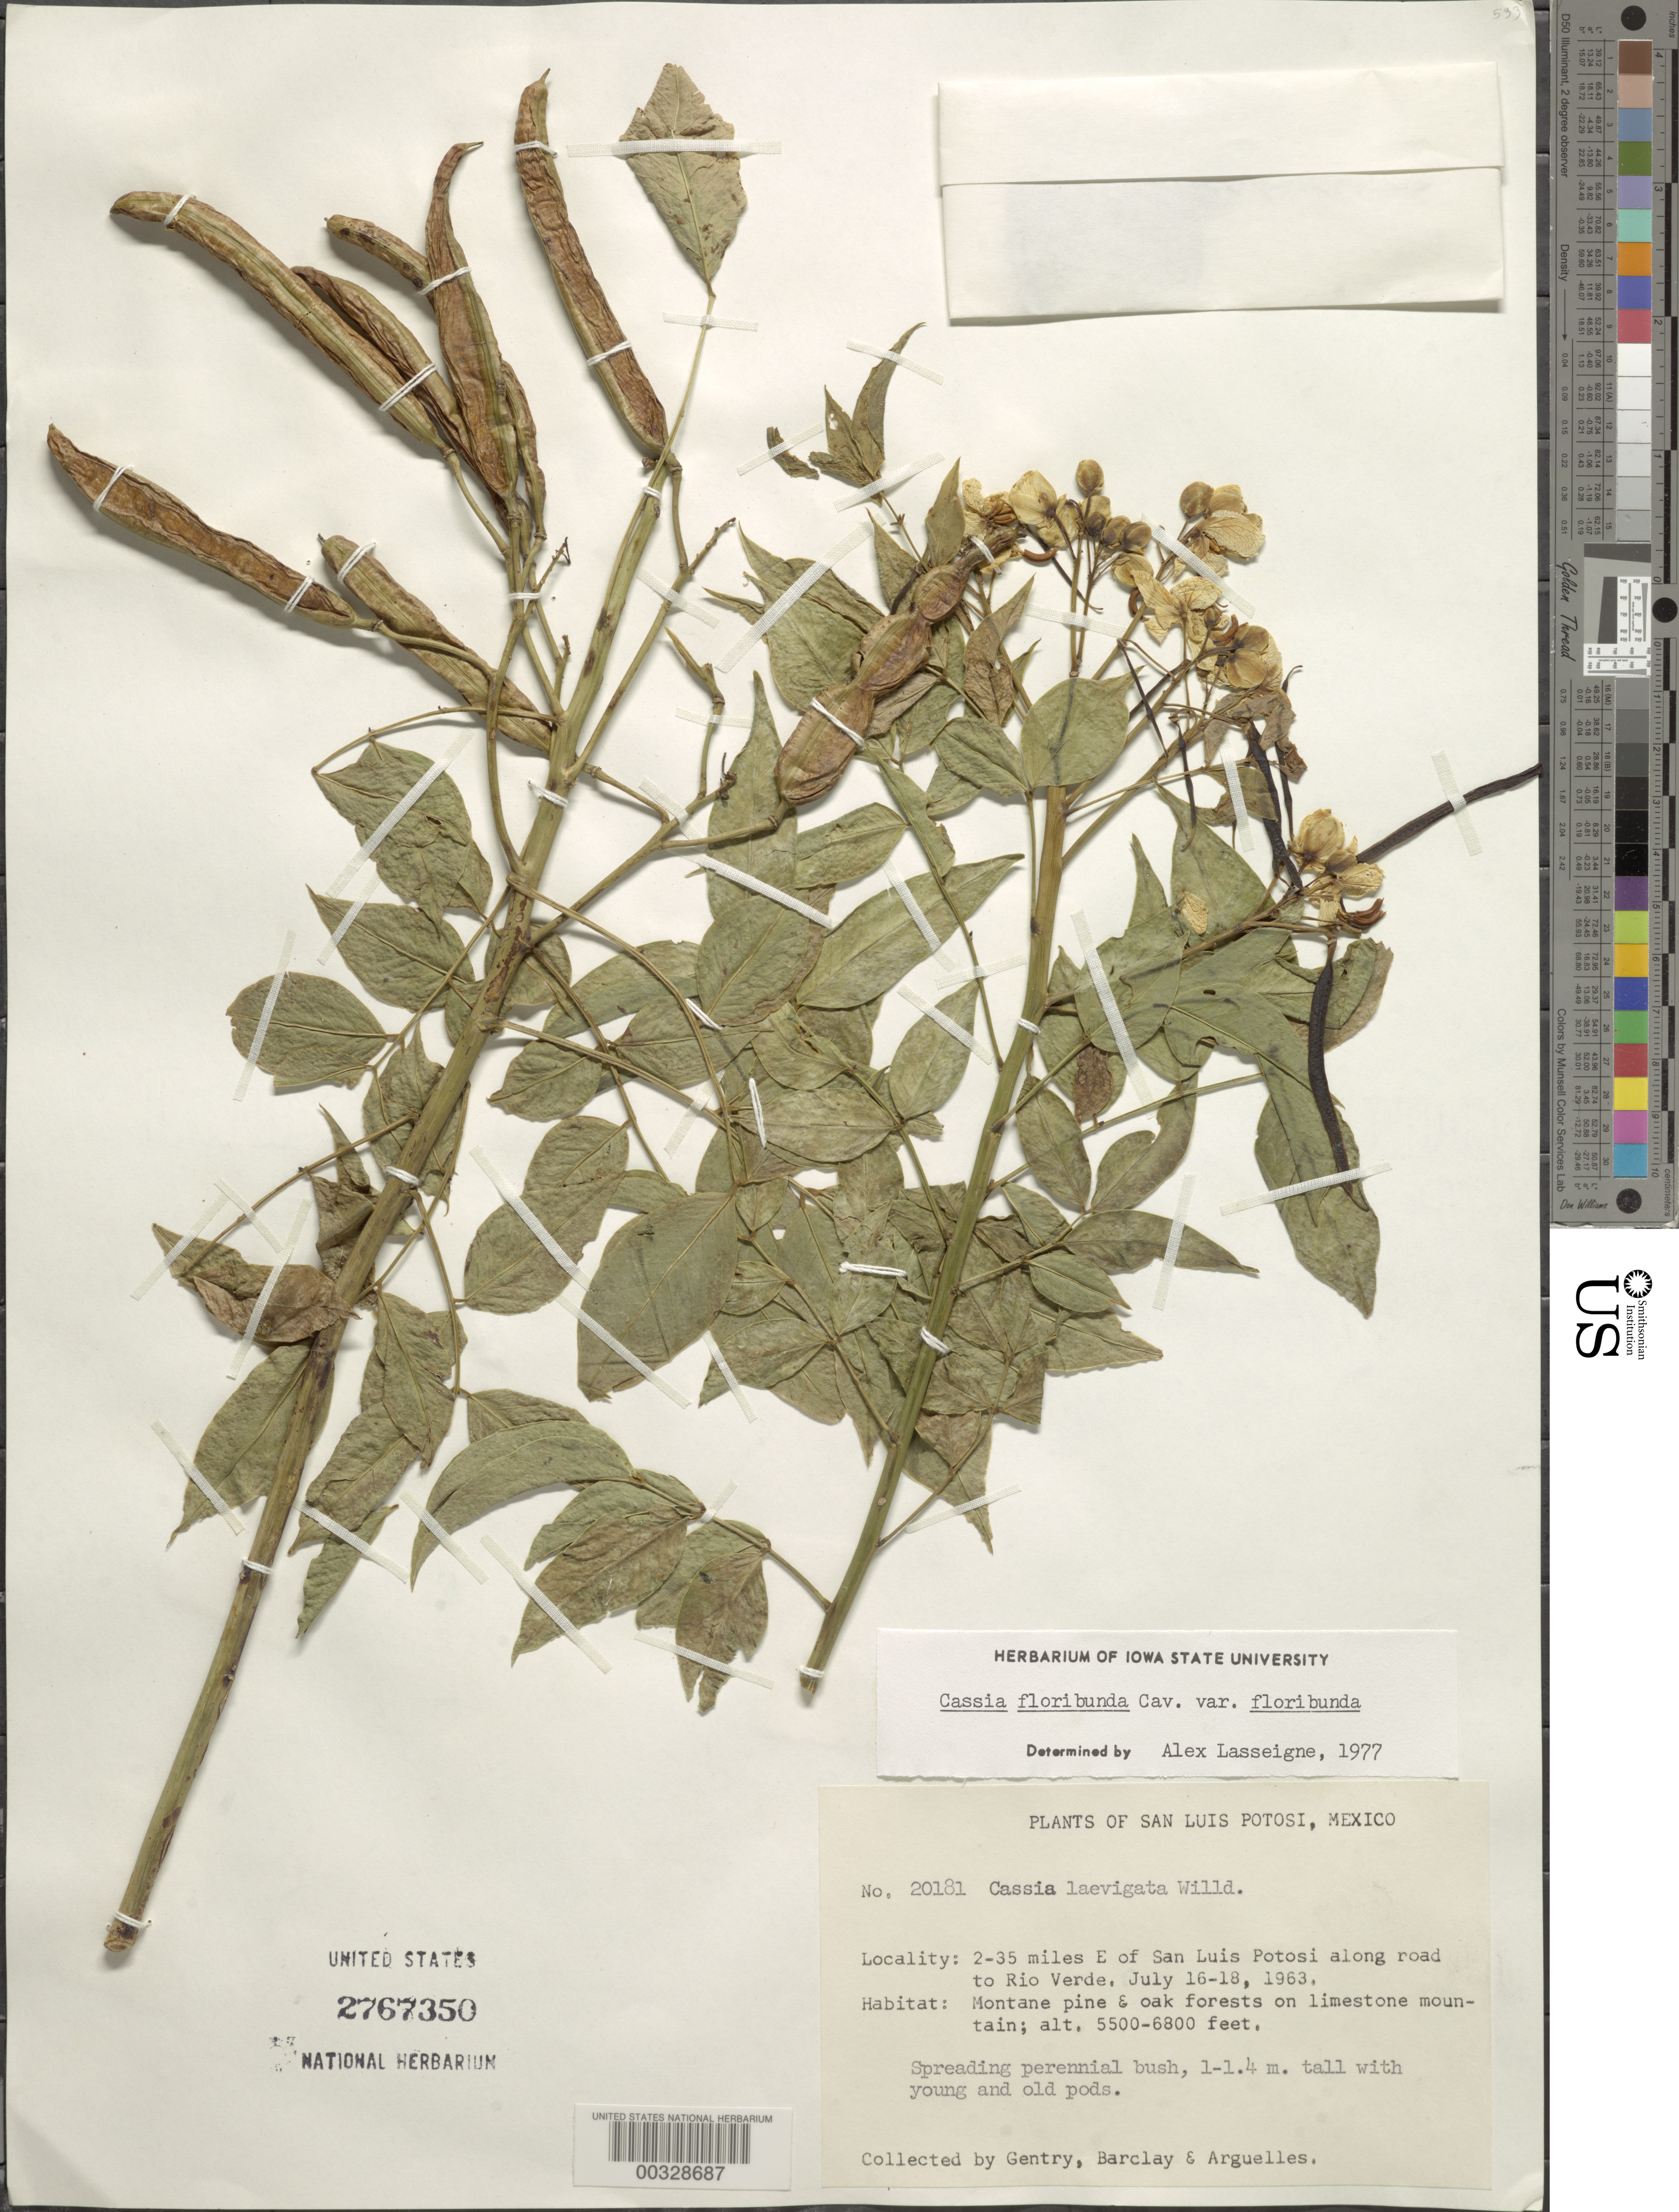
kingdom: Plantae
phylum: Tracheophyta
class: Magnoliopsida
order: Fabales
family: Fabaceae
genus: Senna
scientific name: Senna x floribunda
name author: (Cav.) H.S. Irwin & Barneby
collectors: H. S. Gentry, A. S. Barclay & J. Arguelles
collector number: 20181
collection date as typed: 16 Jul 1963 to 18 Jul 1963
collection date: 1963-07-16/1963-07-18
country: Mexico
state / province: San Luis Potosí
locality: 2-35 mi E of San Luis Potosi along road to Rio Verde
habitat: Montane pine and oak forests on limestone mountain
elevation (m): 1676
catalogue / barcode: US 2767350